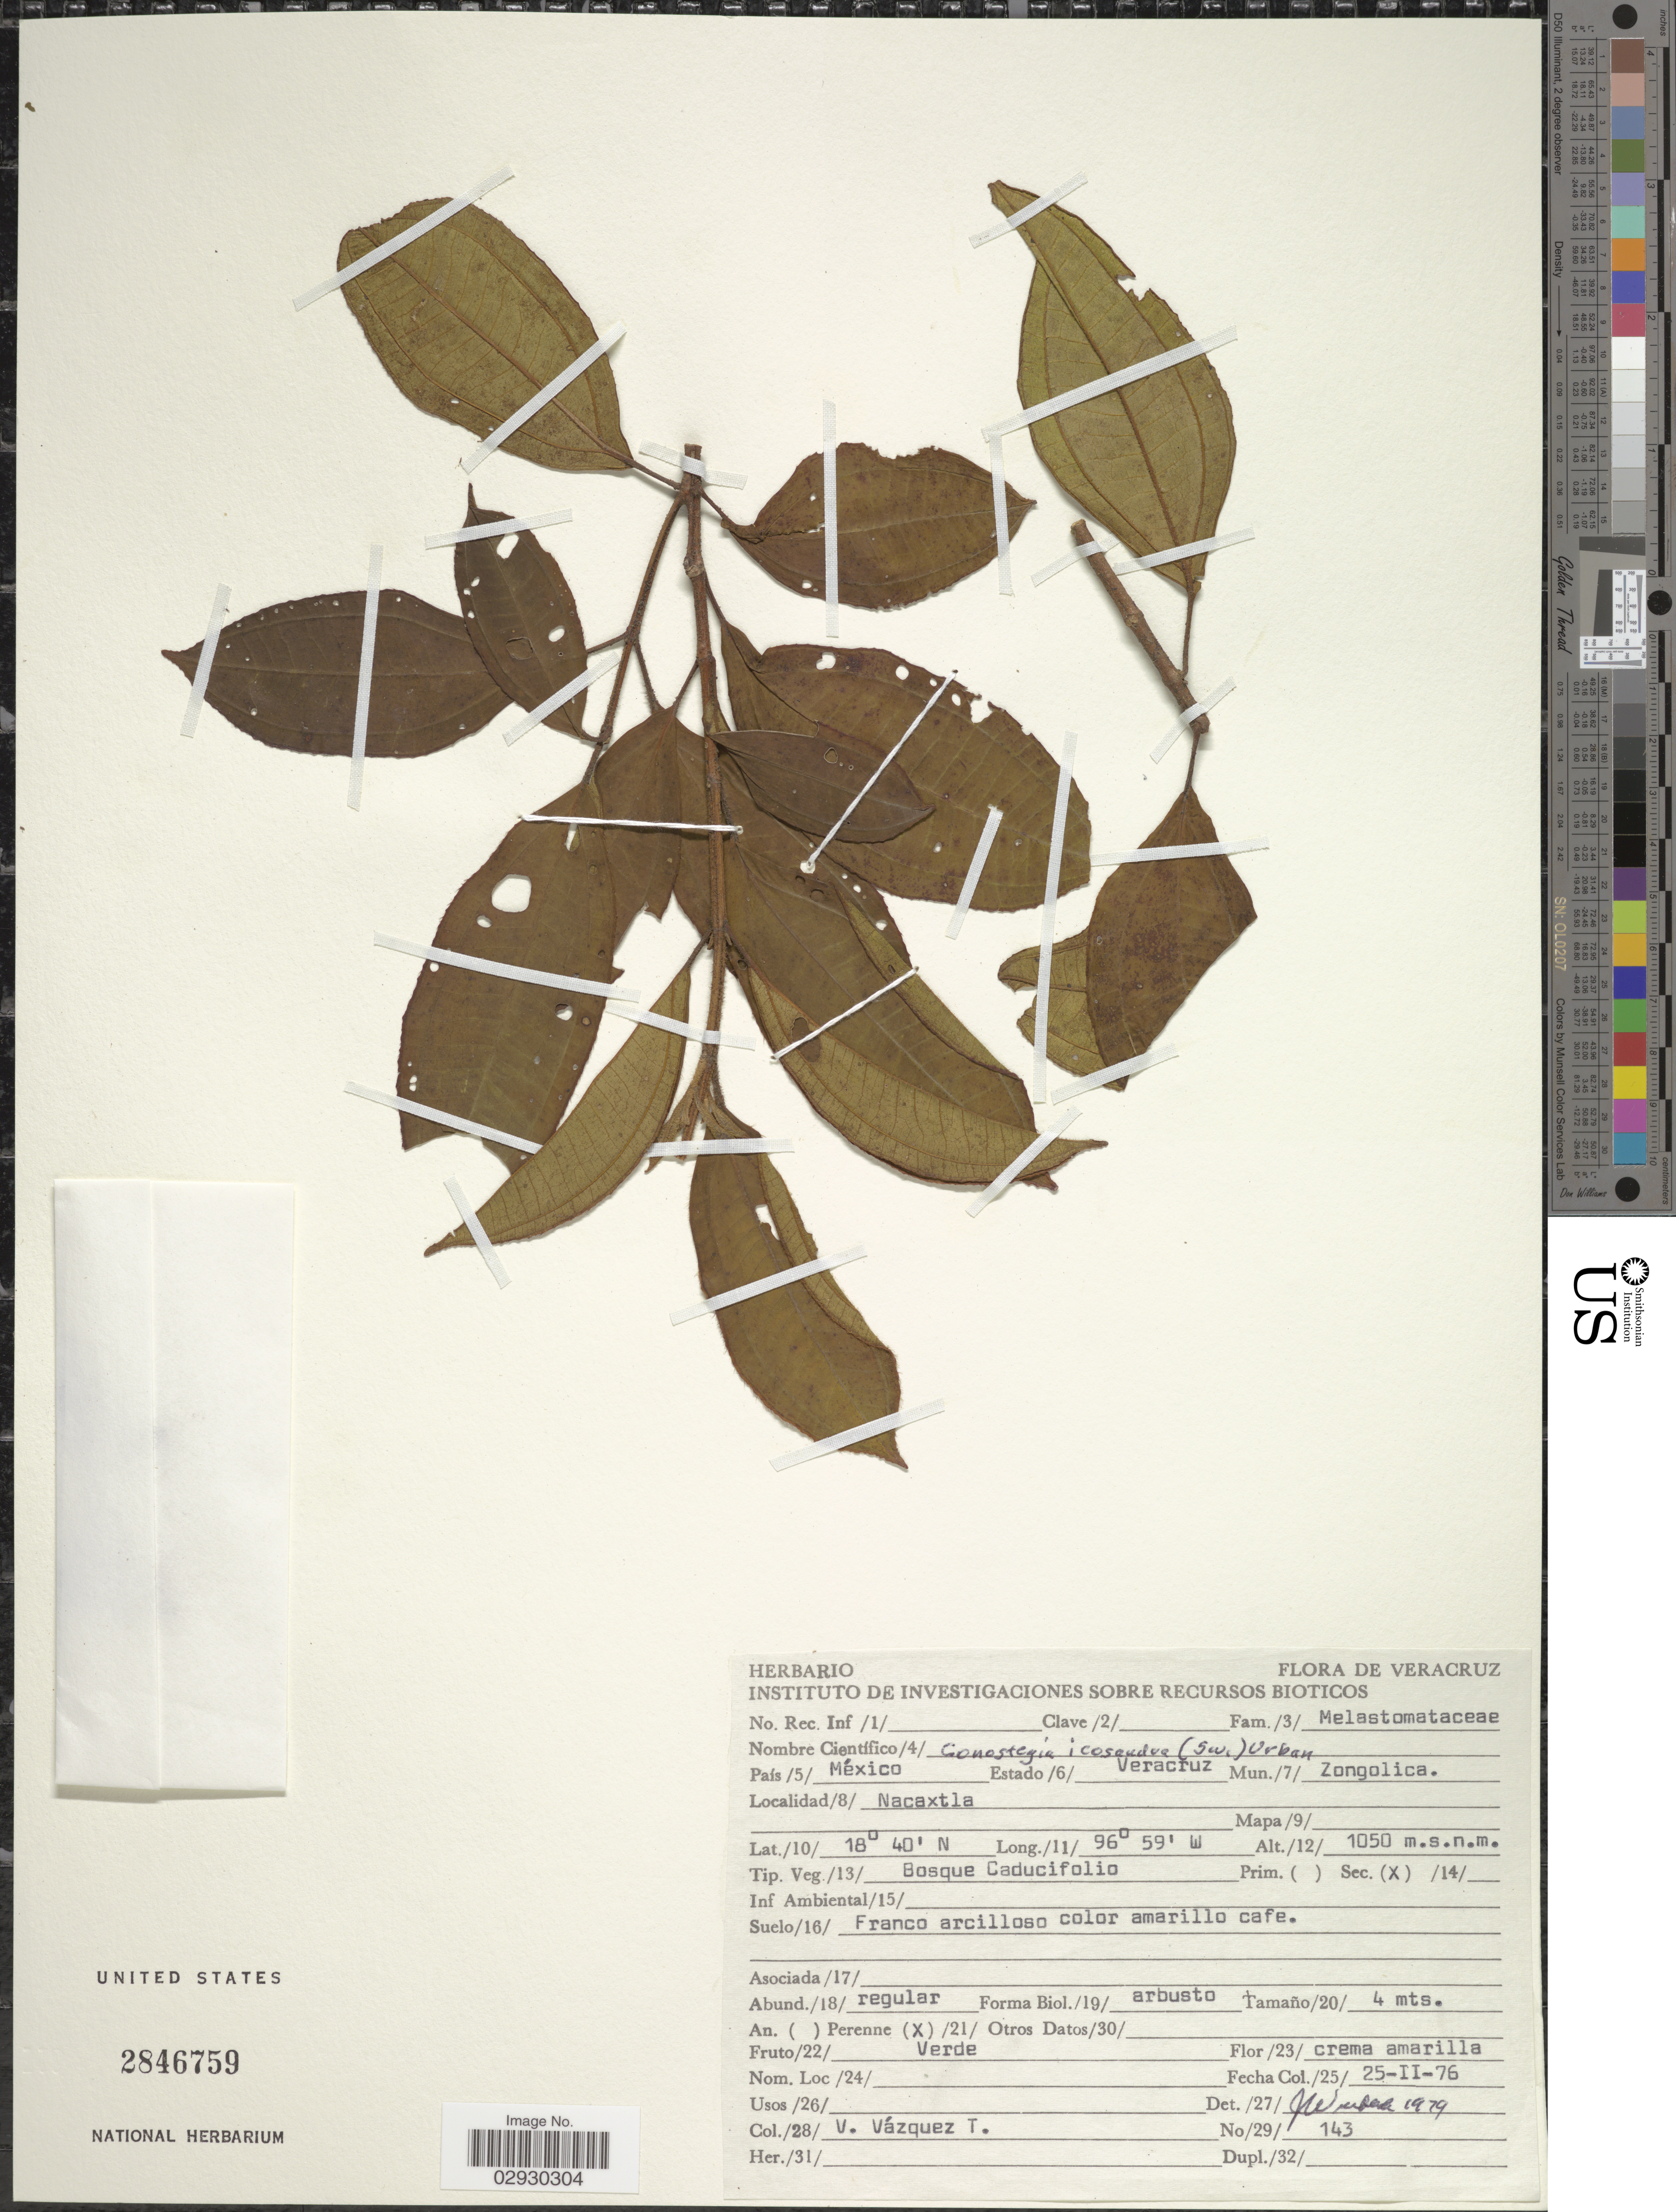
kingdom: Plantae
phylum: Tracheophyta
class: Magnoliopsida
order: Myrtales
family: Melastomataceae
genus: Conostegia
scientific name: Conostegia icosandra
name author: (Sw.) Urb.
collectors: V. Vázquez T.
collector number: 143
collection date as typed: Transcribed d/m/y: 25/2/76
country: Mexico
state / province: Veracruz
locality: Estado Veracruz. Mun. Zongolica. Nacaxtla.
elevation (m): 1050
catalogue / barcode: US 2846759